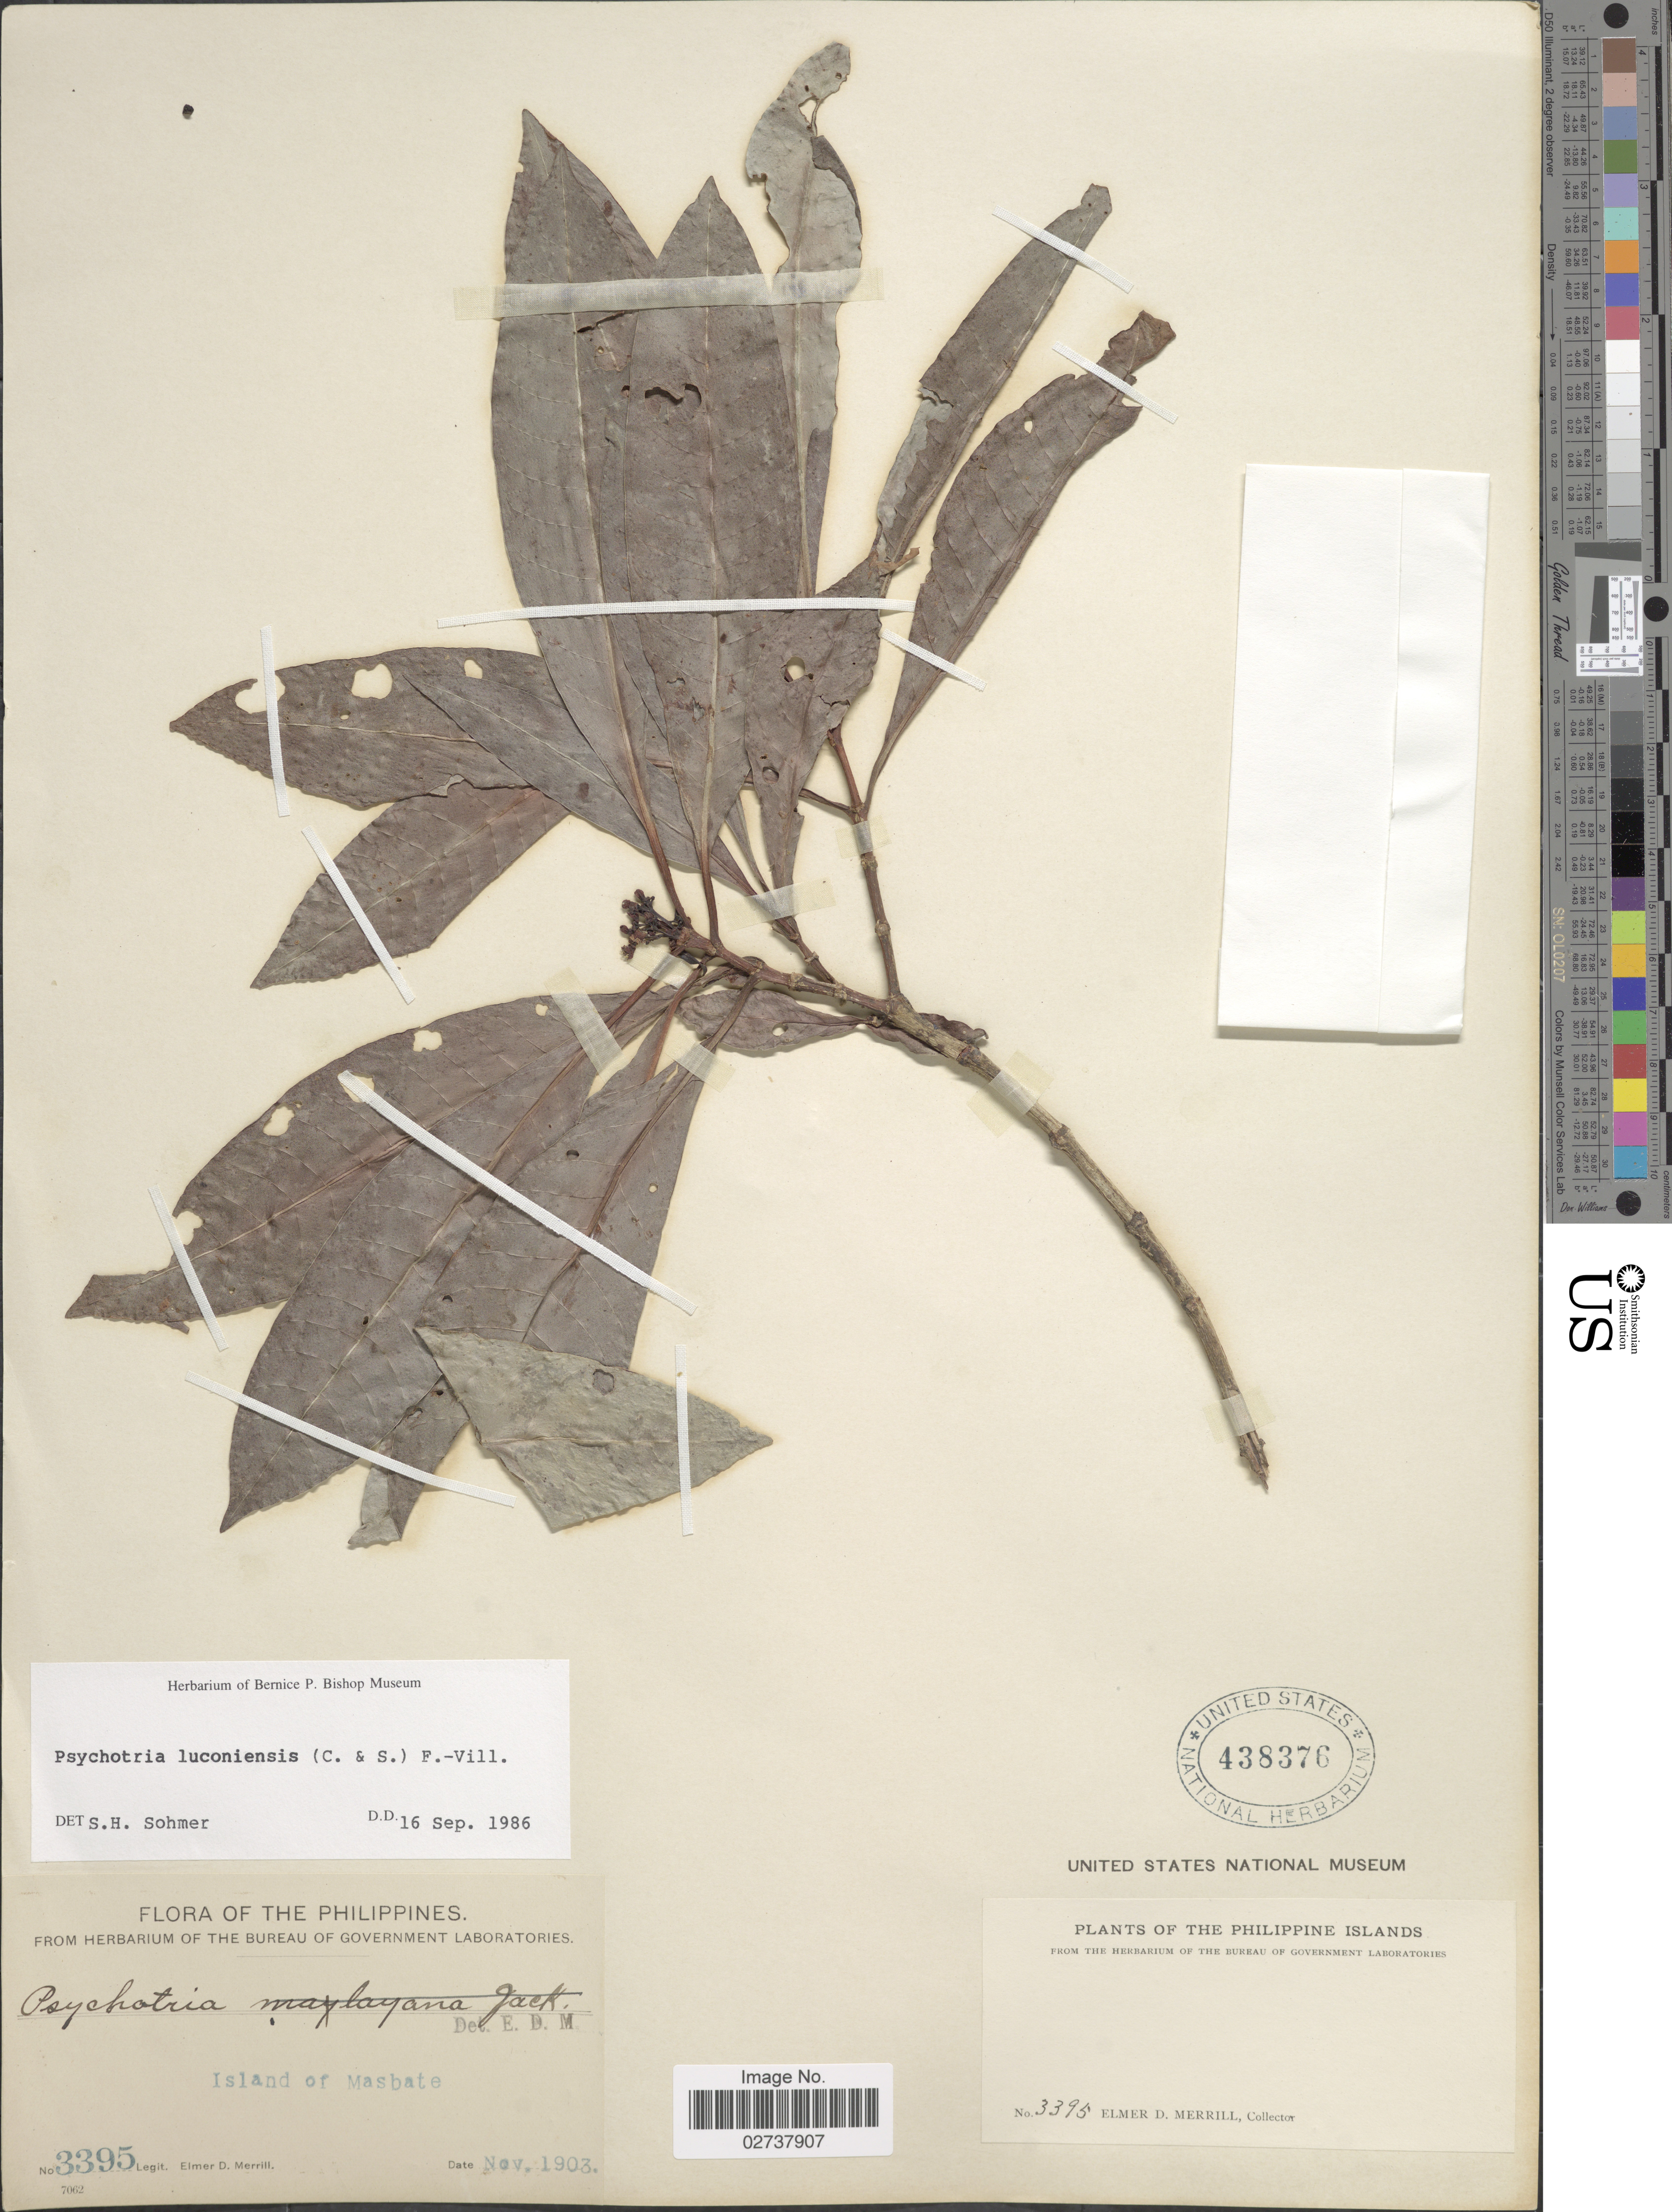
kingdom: Plantae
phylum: Tracheophyta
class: Magnoliopsida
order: Gentianales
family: Rubiaceae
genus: Psychotria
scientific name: Psychotria luzoniensis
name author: (Cham. & Schltdl.) Fern.-Vill.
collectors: E. D. Merrill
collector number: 3395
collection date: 1903-11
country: Philippines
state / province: Bicol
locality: Island of Masbate.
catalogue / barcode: US 438376